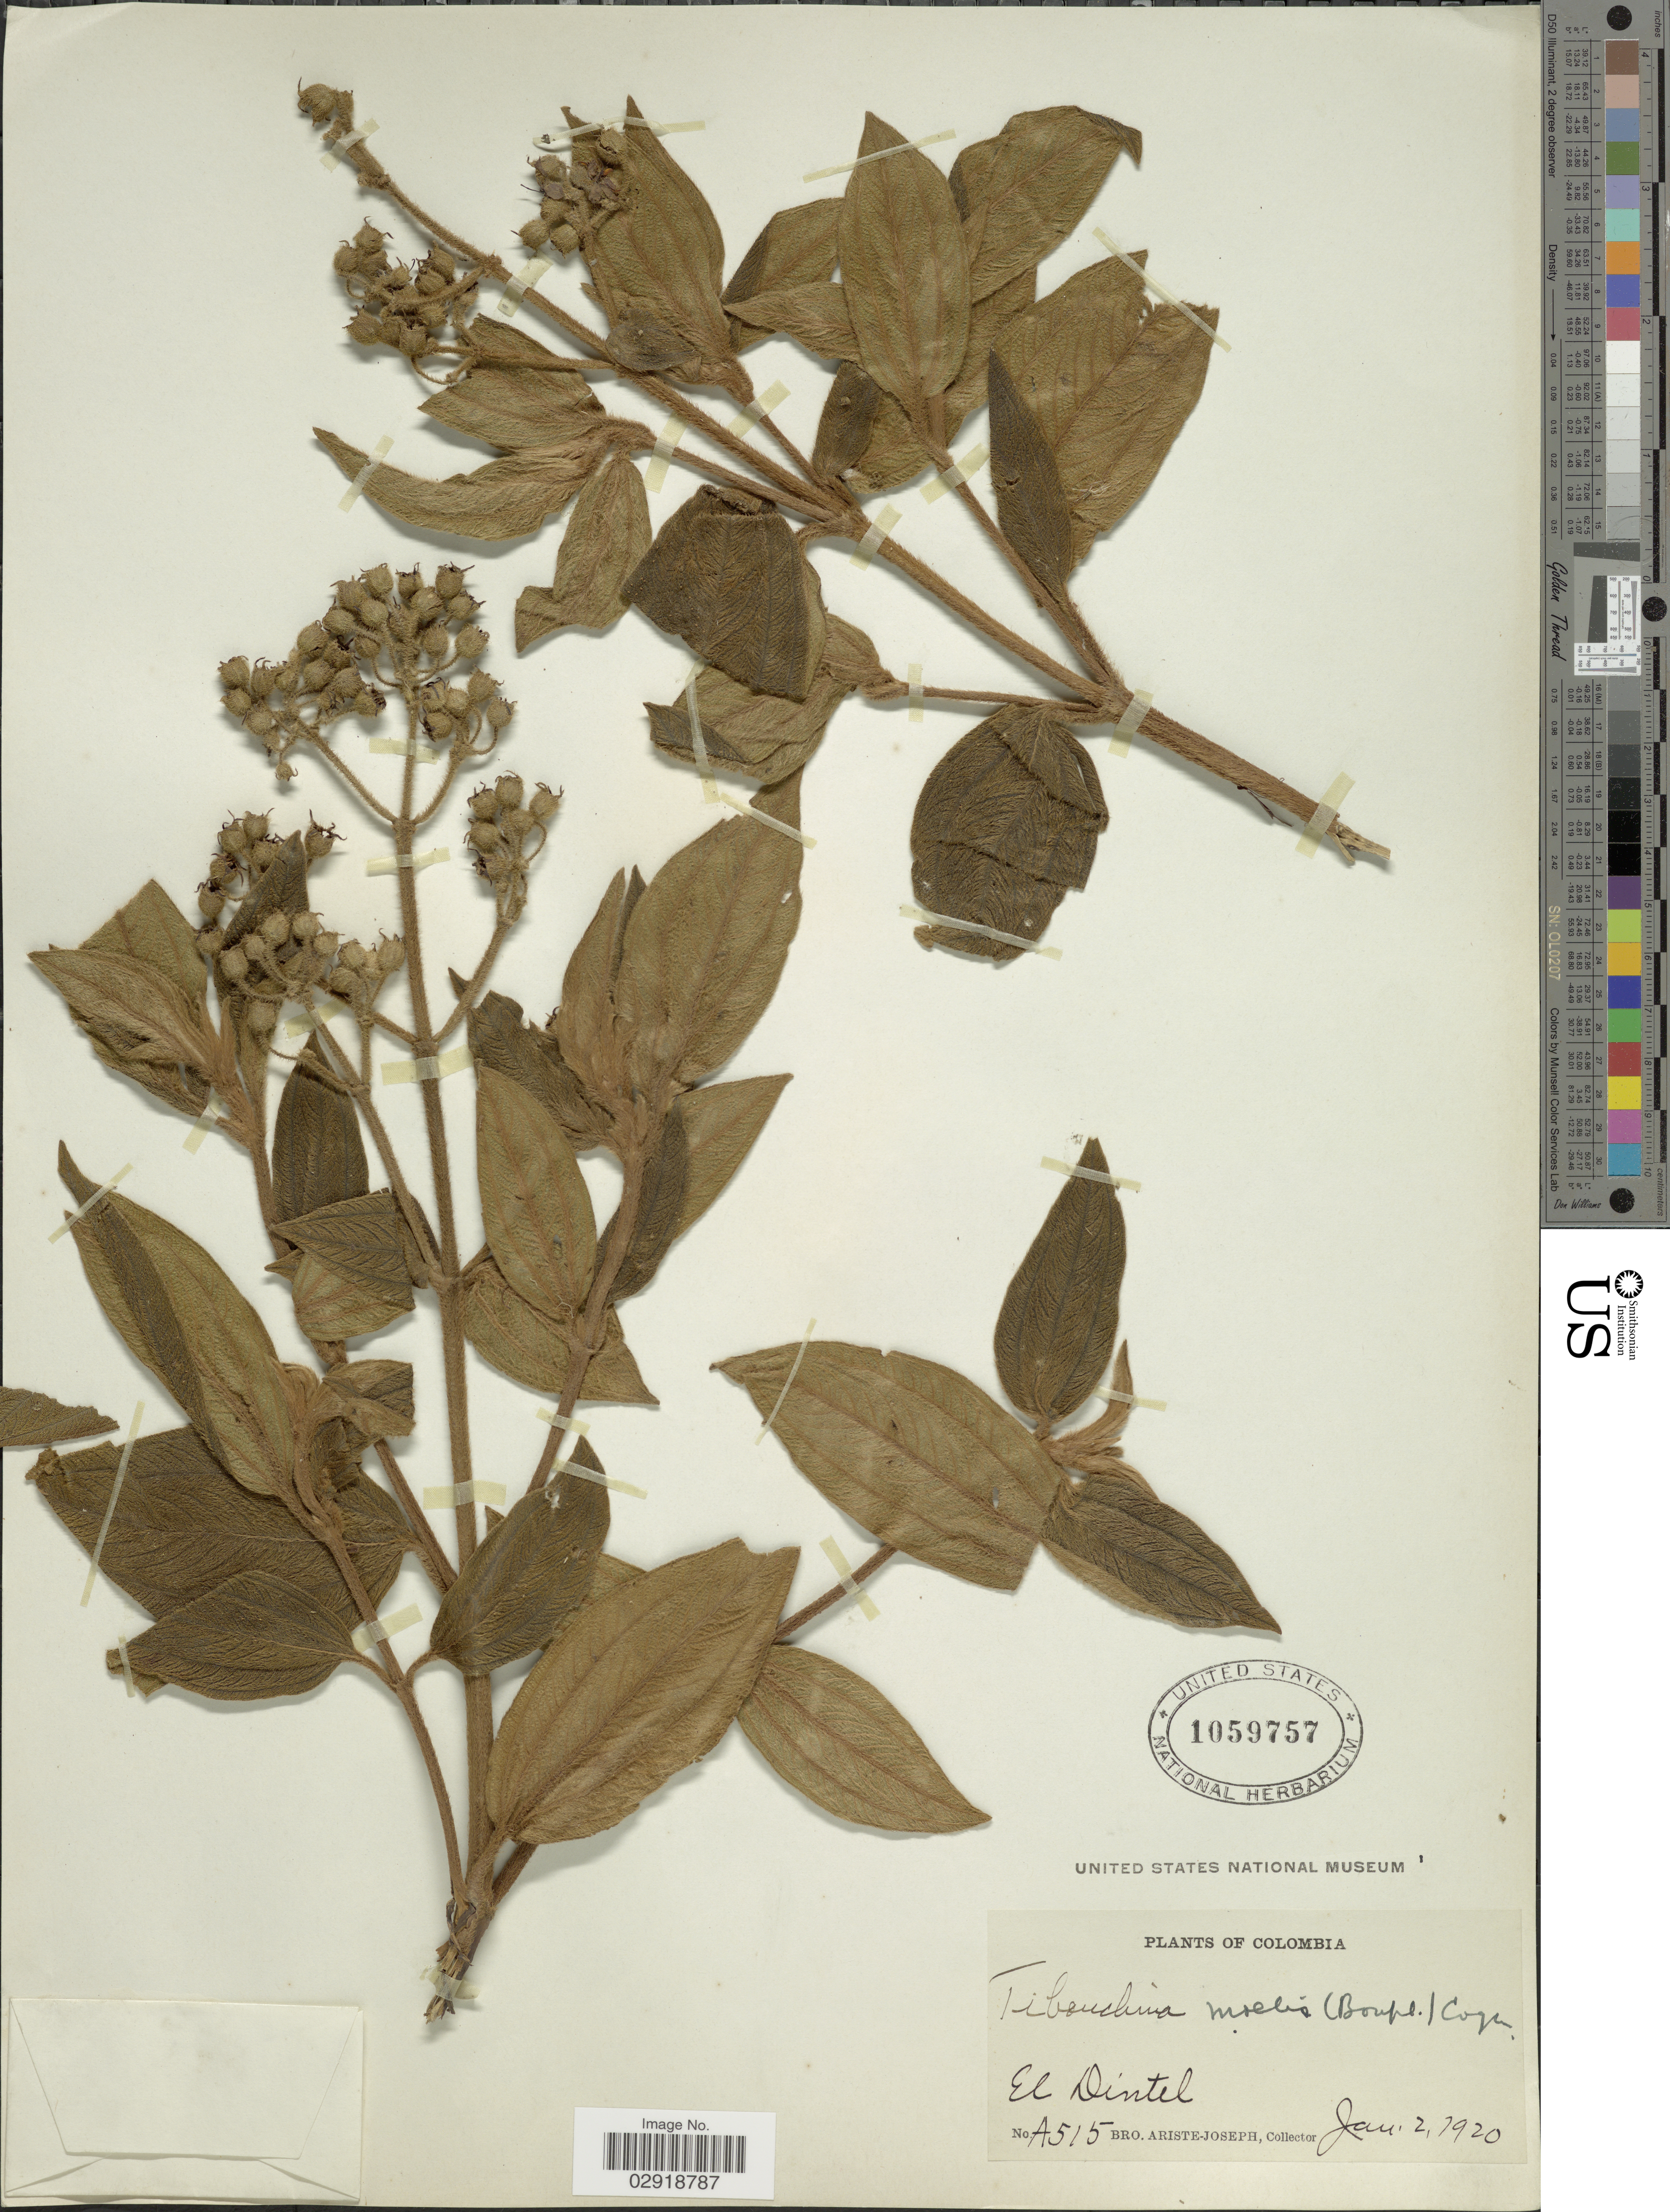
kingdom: Plantae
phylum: Tracheophyta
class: Magnoliopsida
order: Myrtales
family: Melastomataceae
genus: Chaetogastra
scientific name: Chaetogastra mollis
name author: (Bonpl.) DC.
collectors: Bro. Ariste-Joseph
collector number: A515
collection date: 1920-01-02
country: Colombia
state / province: Cundinamarca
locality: El Dintel.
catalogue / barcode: US 1059757